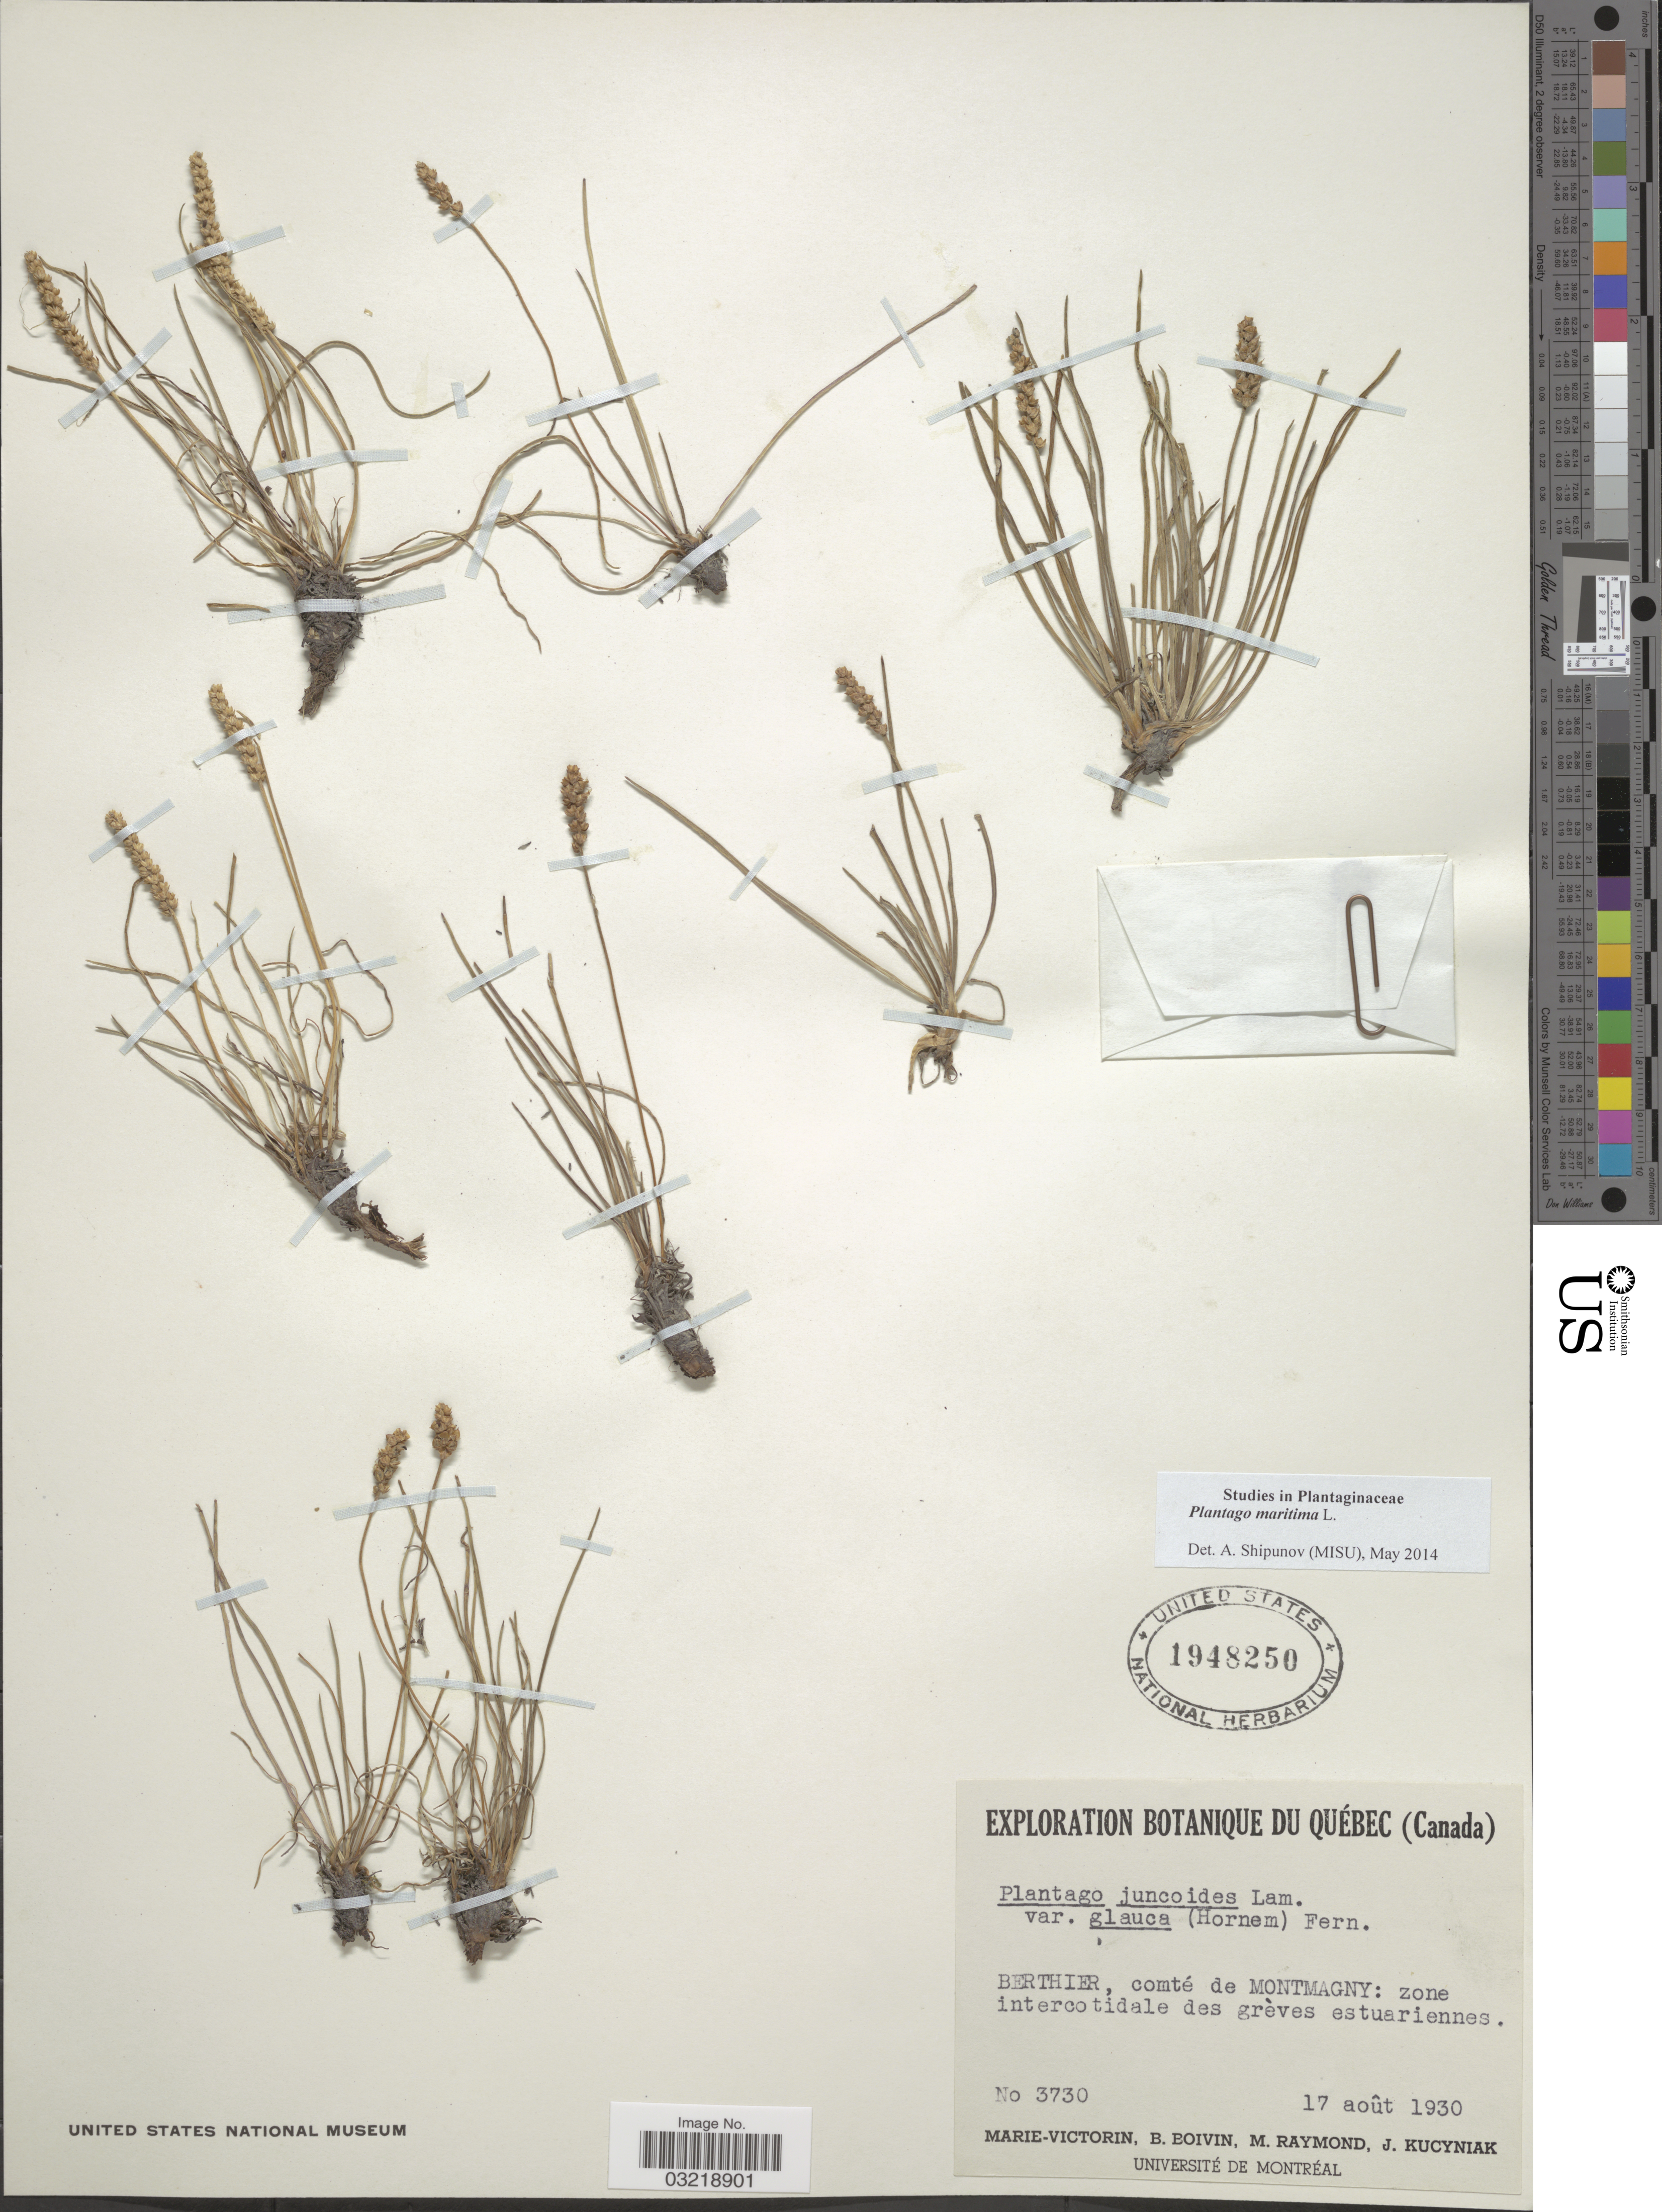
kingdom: Plantae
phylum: Tracheophyta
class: Magnoliopsida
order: Lamiales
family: Plantaginaceae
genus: Plantago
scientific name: Plantago maritima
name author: L.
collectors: -. Marie-Victorin, J. R. B. Boivin, M. Raymond & J. Kucyniak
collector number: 3730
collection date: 1930-08-17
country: Canada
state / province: Quebec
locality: Berthier, comté de Montmagny: zone intercotidale des grèves estuariennes.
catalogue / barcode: US 1948250